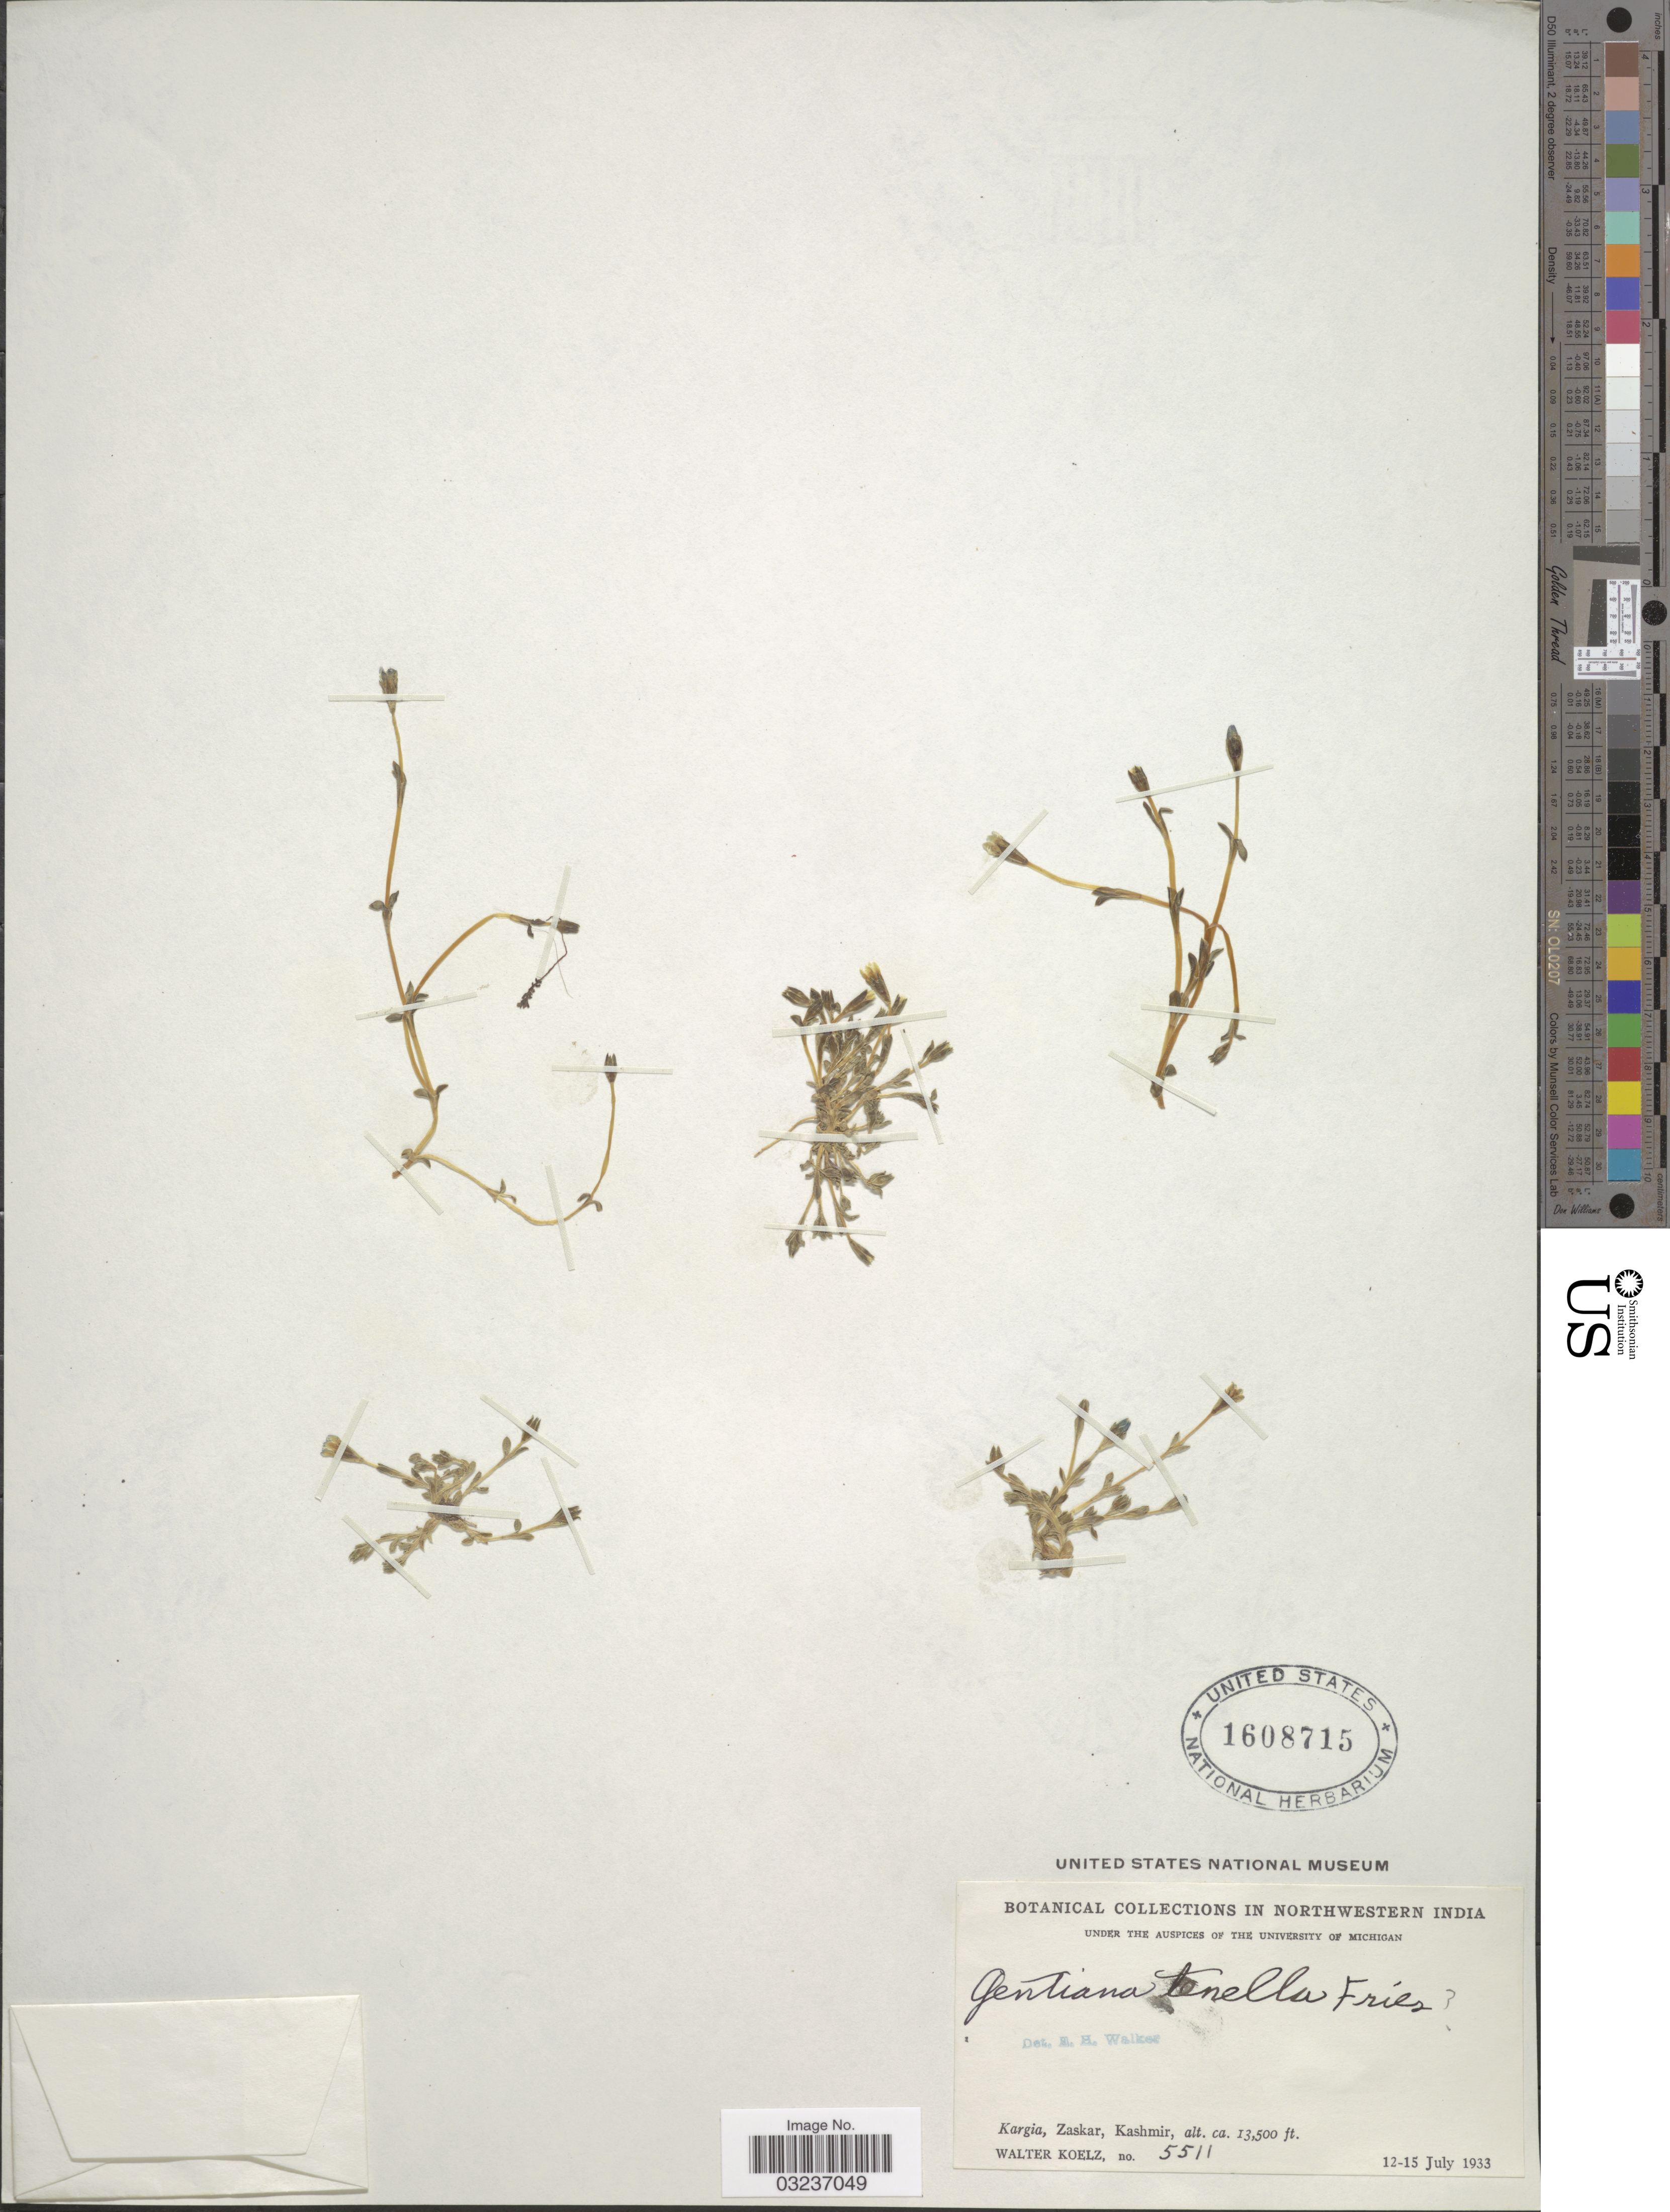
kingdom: Plantae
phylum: Tracheophyta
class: Magnoliopsida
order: Gentianales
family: Gentianaceae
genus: Gentiana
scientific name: Gentiana tenella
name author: Rottb.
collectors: W. N. Koelz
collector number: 5511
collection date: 1933-07-12/1933-07-15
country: India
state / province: Jammu and Kashmir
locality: Northwestern India, Kargia, Zaskar, Kashmir.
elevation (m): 4115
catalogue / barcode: US 1608715